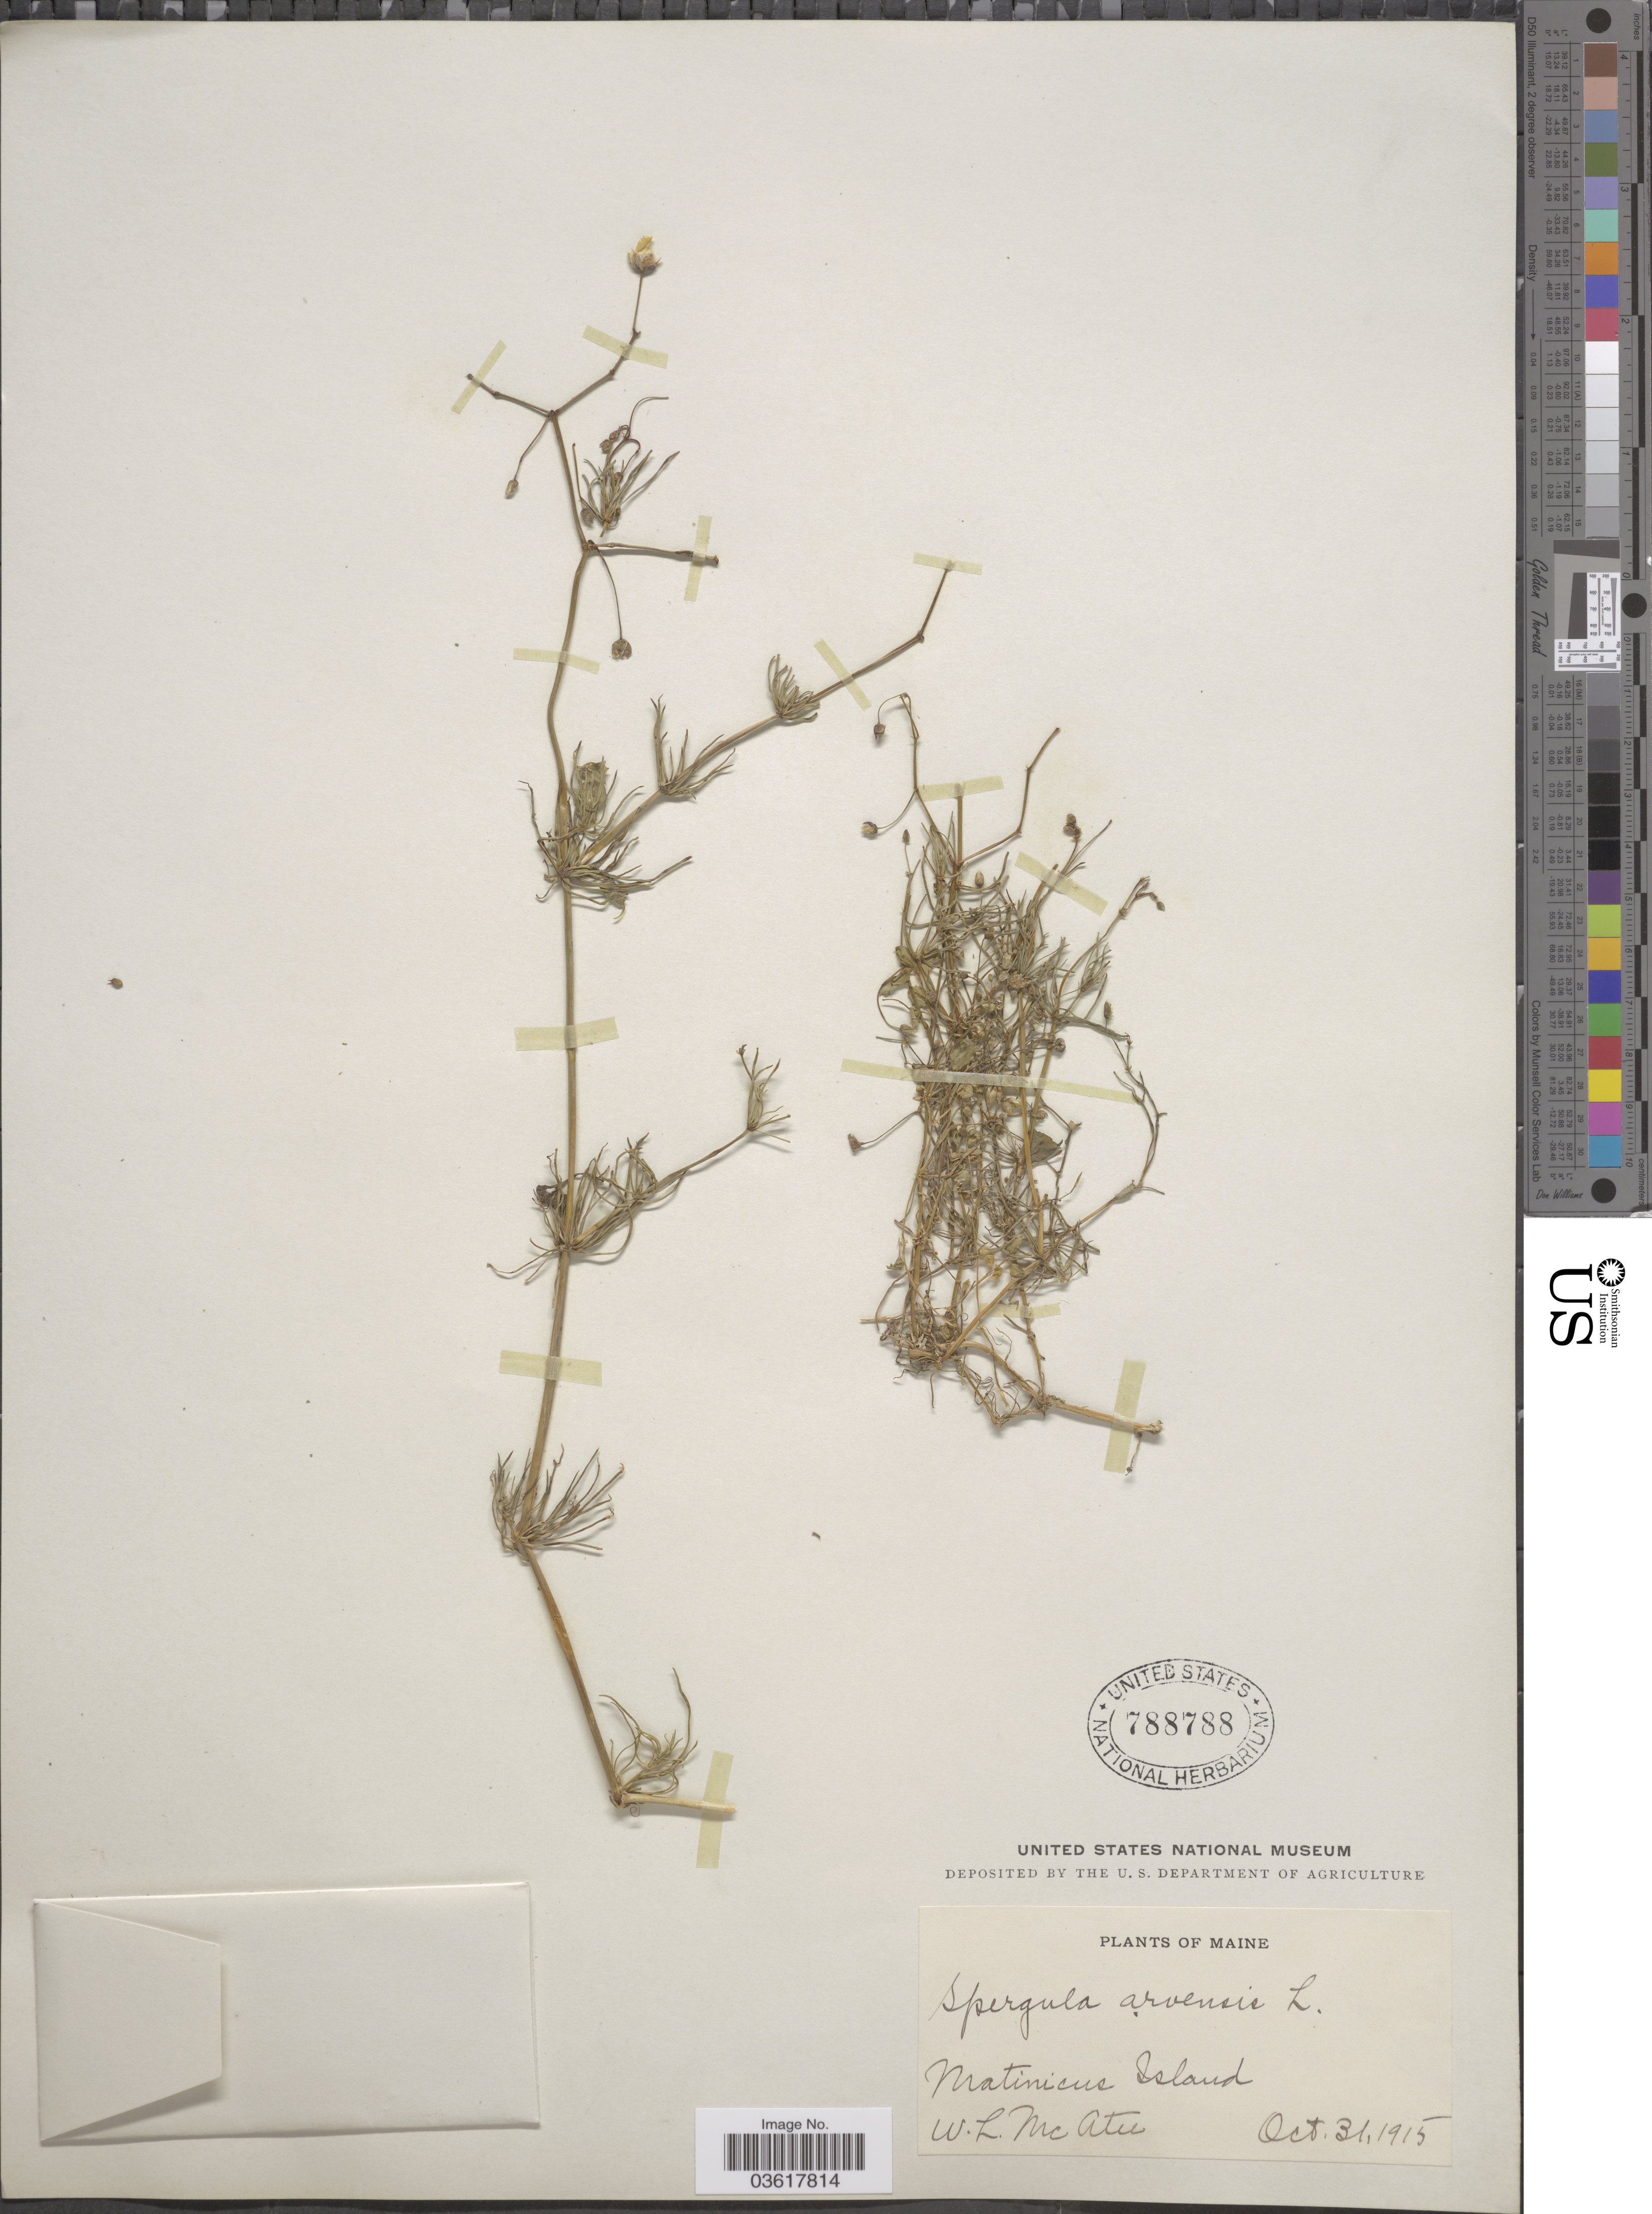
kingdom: Plantae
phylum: Tracheophyta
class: Magnoliopsida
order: Caryophyllales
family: Caryophyllaceae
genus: Spergula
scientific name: Spergula arvensis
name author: L.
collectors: W. McAtee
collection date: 1915-10-31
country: United States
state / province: Maine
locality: Matinicus Island.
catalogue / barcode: US 788788